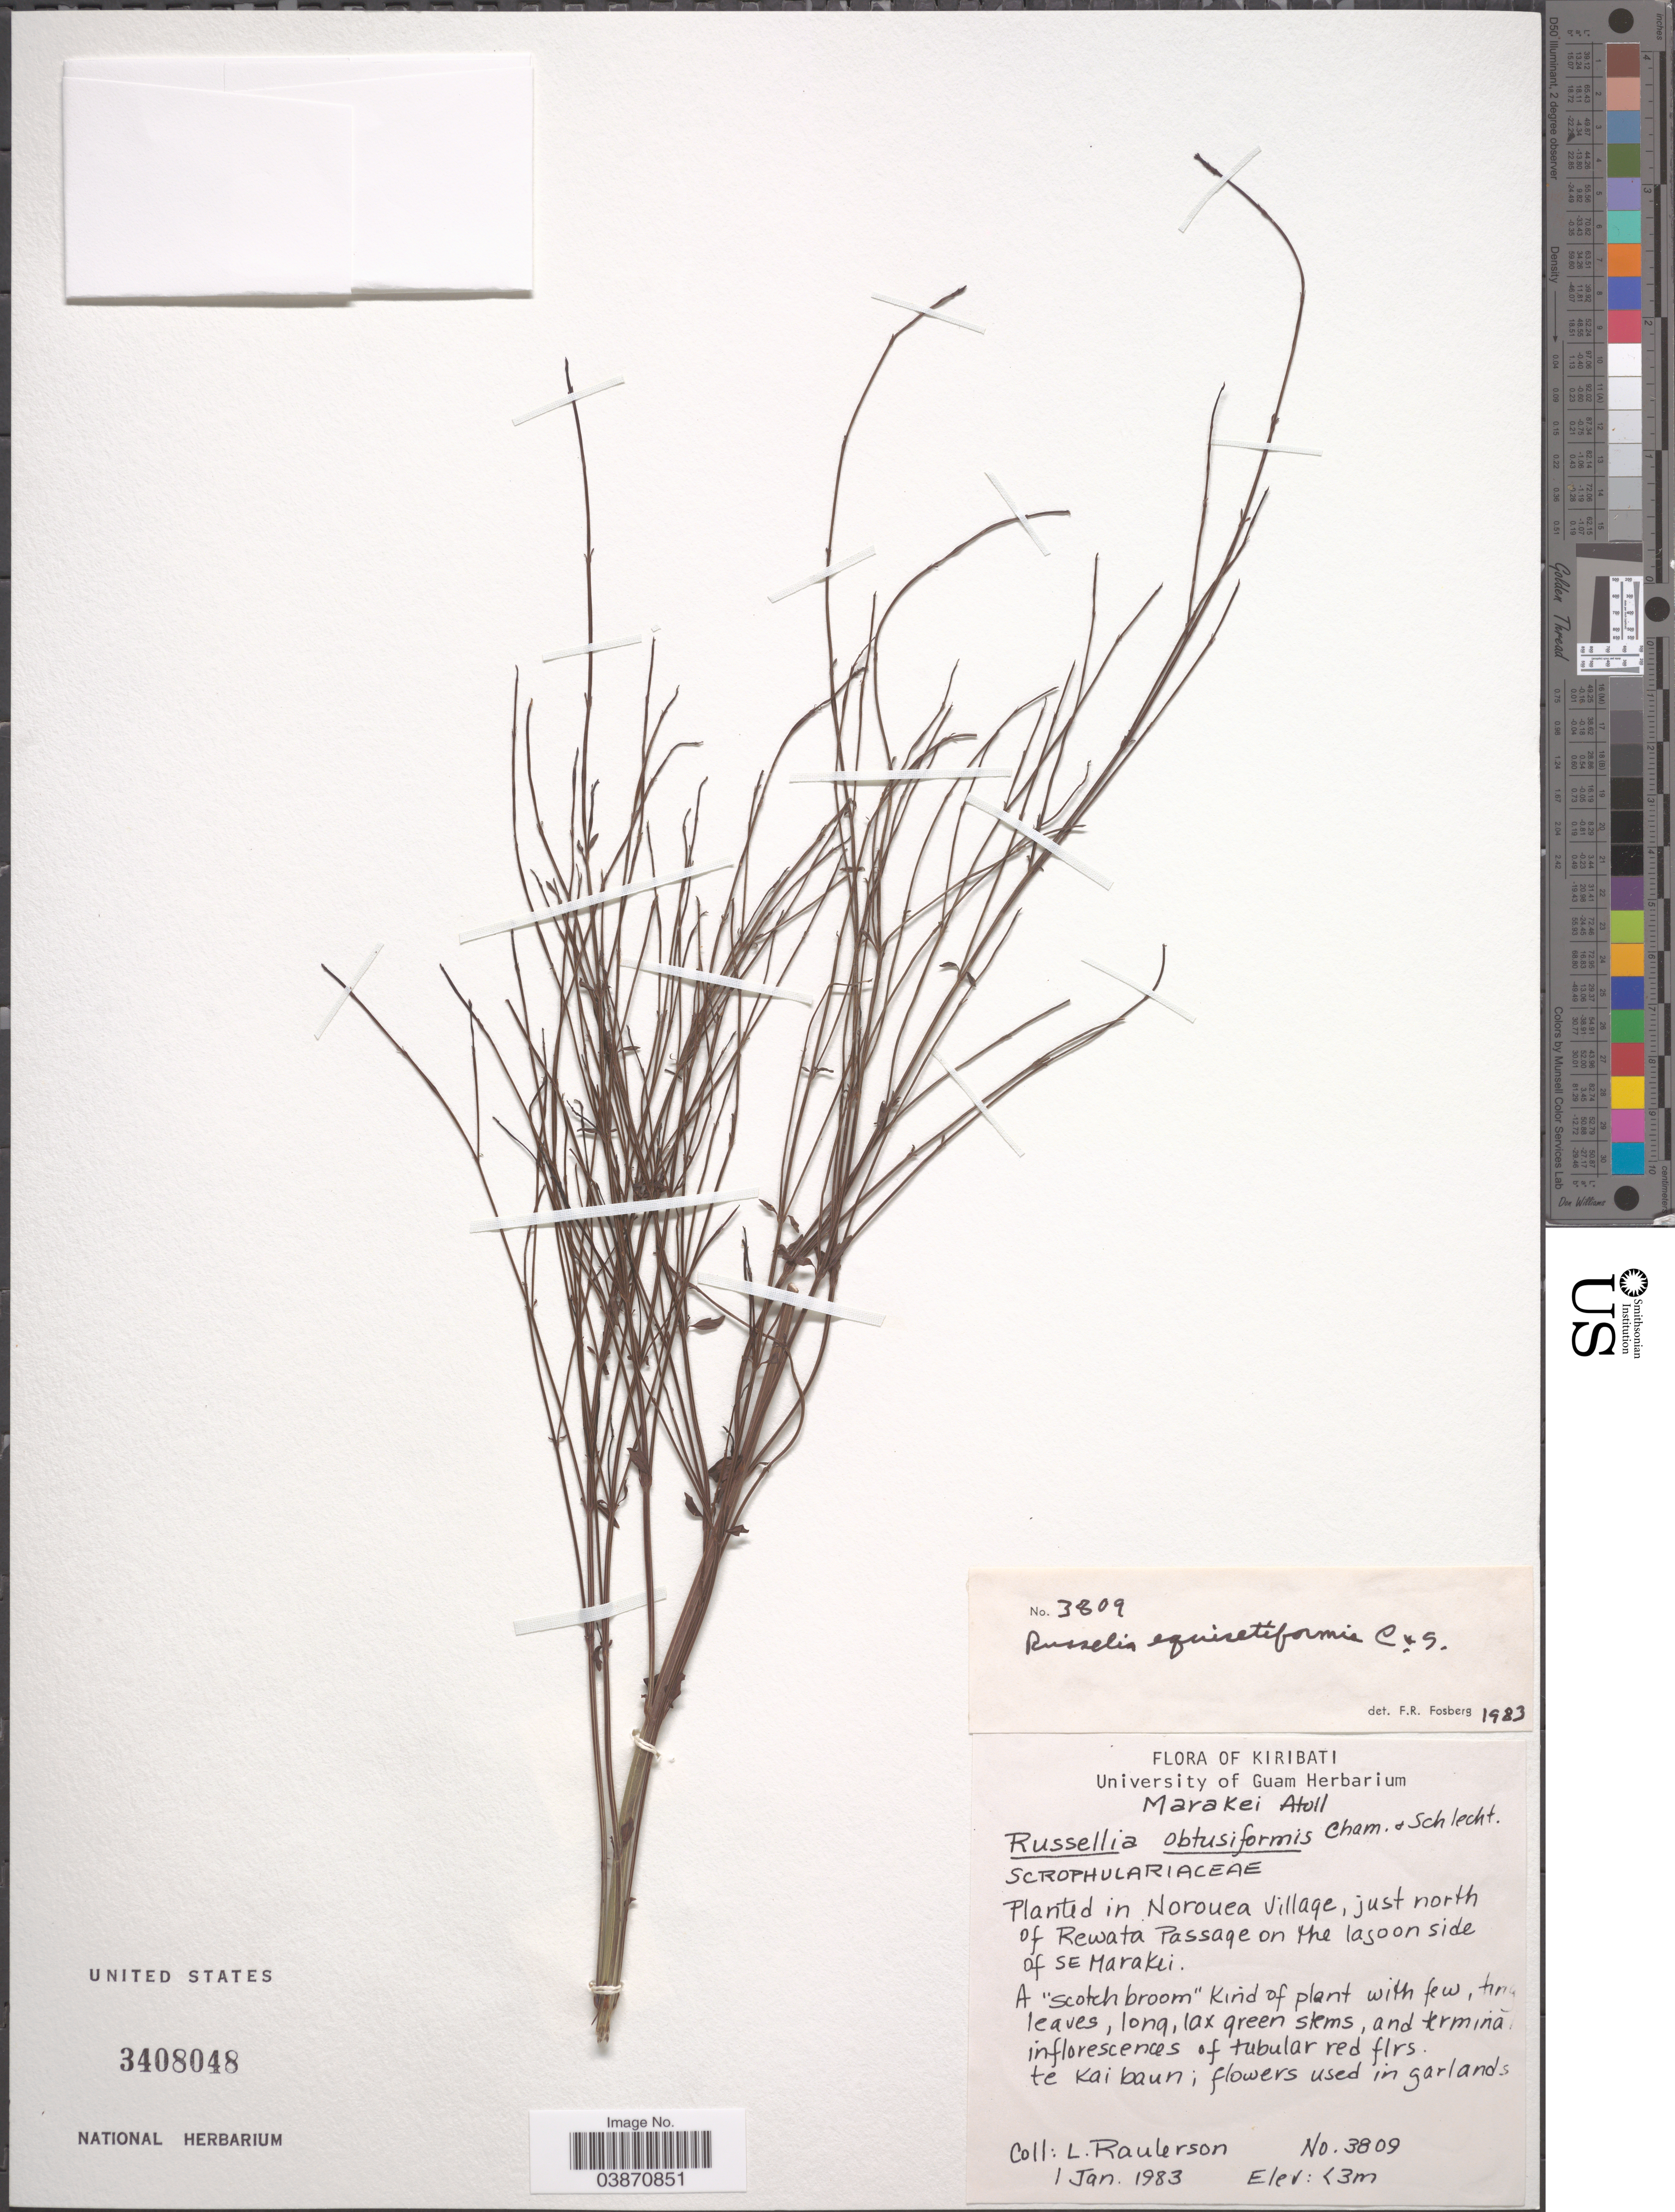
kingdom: Plantae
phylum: Tracheophyta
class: Magnoliopsida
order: Lamiales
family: Plantaginaceae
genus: Russelia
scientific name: Russelia equisetiformis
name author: Schltdl. & Cham.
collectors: L. Raulerson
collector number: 3809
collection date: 1983-01-01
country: Kiribati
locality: Marakei Atoll. In Norouea Village, just north of Rewata Passage on the lagoon side of SE Marakei.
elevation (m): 3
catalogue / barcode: US 3408048